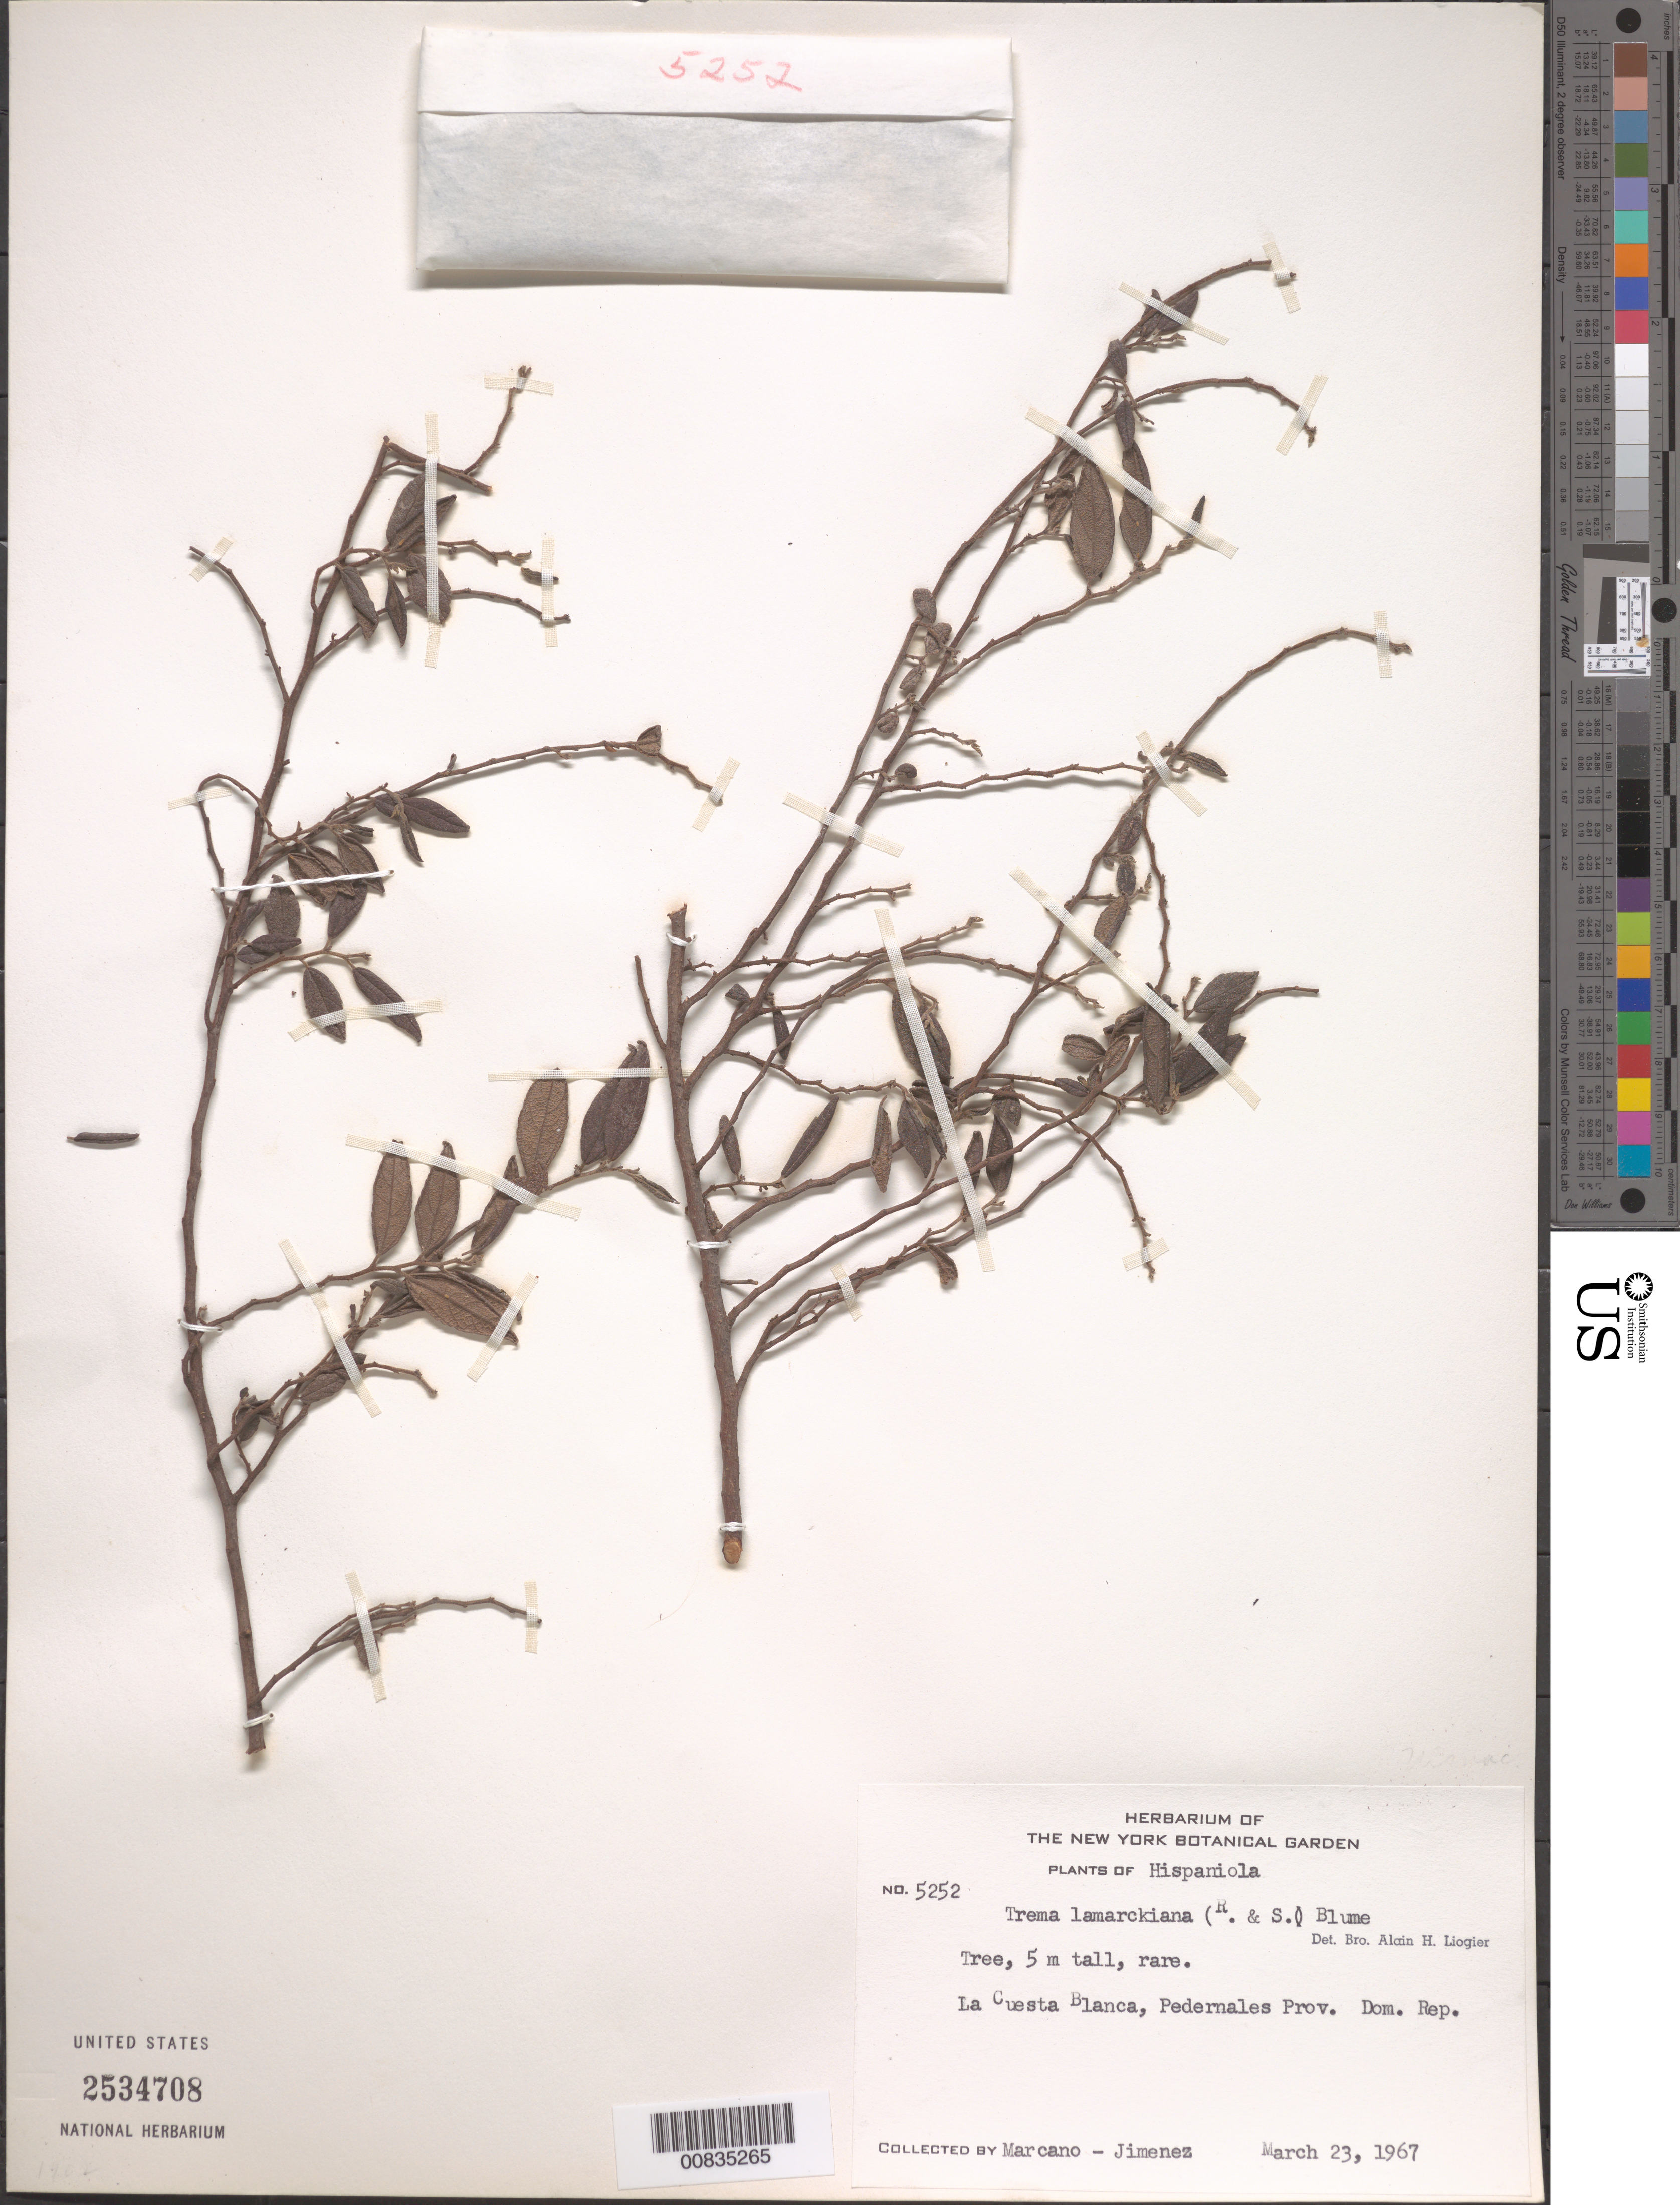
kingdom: Plantae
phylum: Tracheophyta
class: Magnoliopsida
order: Rosales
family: Cannabaceae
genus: Trema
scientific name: Trema lamarckianum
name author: (Schult.) Blume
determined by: Liogier, Alain H.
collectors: E. J. Marcano F. & J. J. Jiménez Almonte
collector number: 5252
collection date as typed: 23 Mar 1967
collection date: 1967-03-23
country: Dominican Republic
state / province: Pedernales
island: Hispaniola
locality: La Cuesta Blanca.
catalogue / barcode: US 2534708